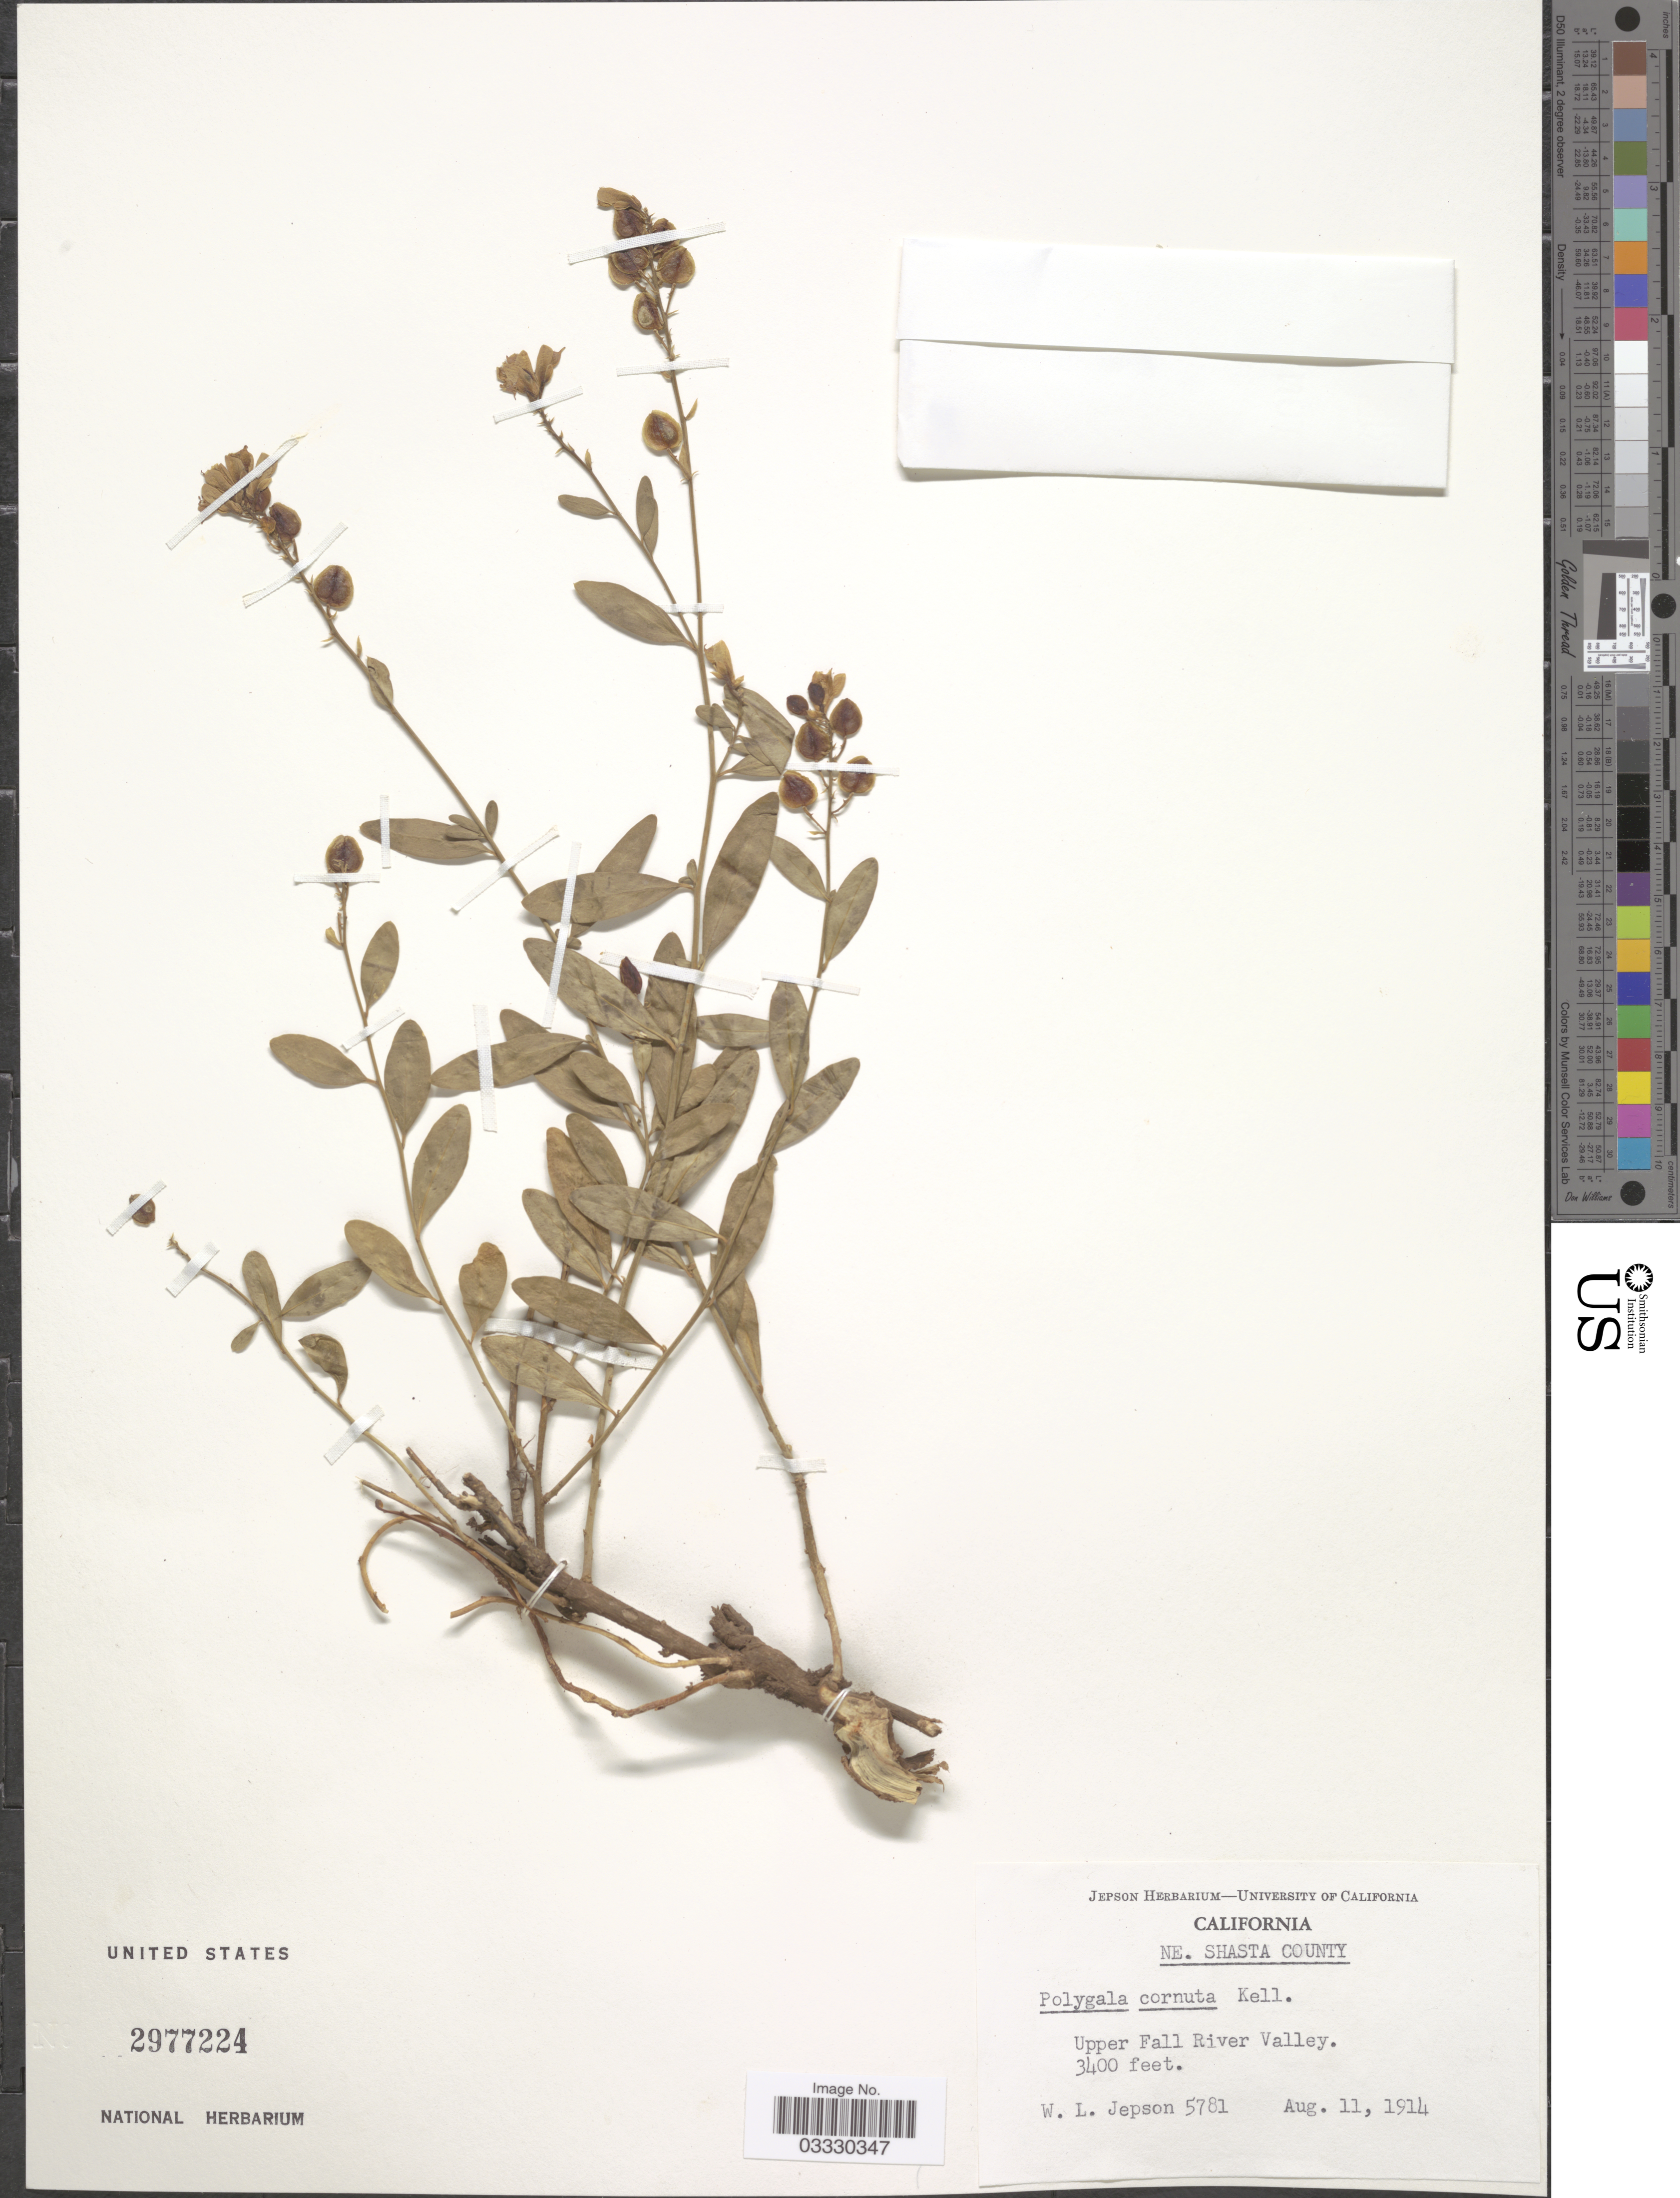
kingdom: Plantae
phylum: Tracheophyta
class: Magnoliopsida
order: Fabales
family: Polygalaceae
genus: Rhinotropis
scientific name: Rhinotropis cornuta var. cornuta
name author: (Kellogg) J.R. Abbott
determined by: Strong, Mark T., (BOT), Smithsonian Institution - National Museum of Natural History (UNITED STATES)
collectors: W. L. Jepson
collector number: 5781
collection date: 1914-08-11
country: United States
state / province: California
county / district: Shasta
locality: NE. Shasta County. Upper Fall River Valley.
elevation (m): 1036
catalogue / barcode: US 2977224